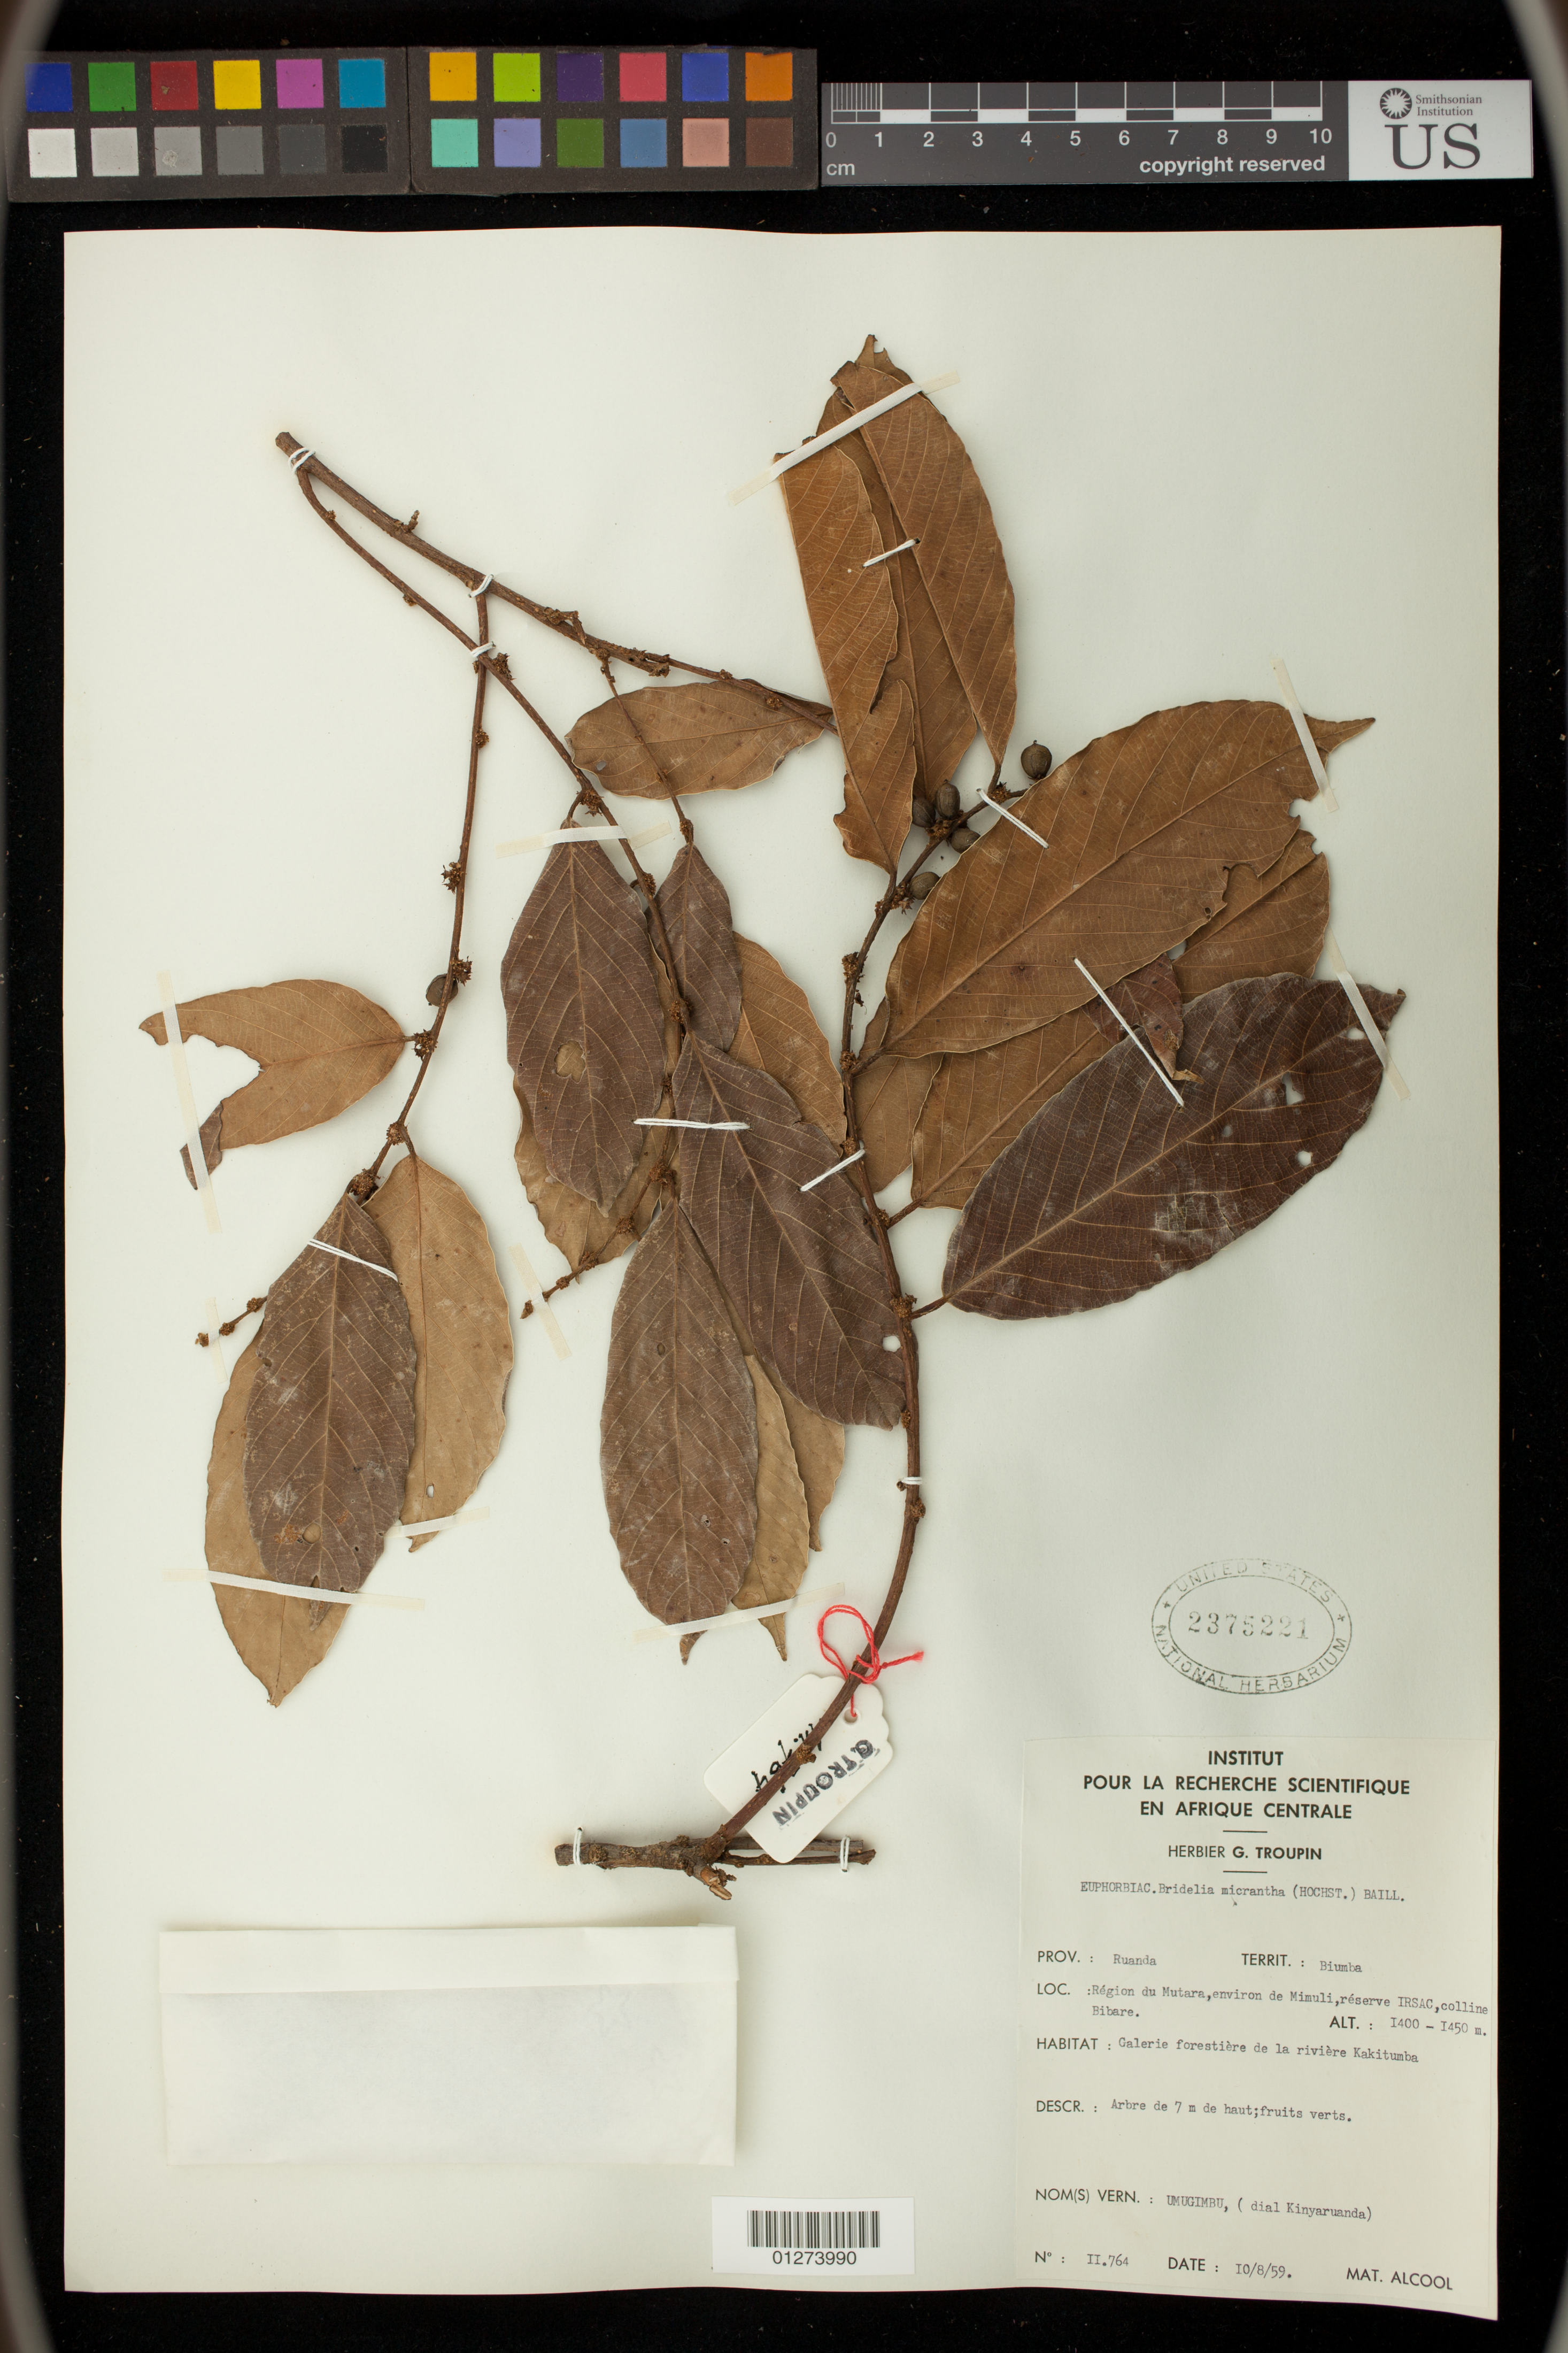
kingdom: Plantae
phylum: Tracheophyta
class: Magnoliopsida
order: Malpighiales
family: Phyllanthaceae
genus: Bridelia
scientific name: Bridelia micrantha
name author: (Hochst.) Baill.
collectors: G. Troupin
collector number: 2764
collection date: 1959-08-10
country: Rwanda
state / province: Nord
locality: Region du Mutara, environ de Mimuli, reserve IRSAC, colline Bibare, Biumba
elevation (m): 1400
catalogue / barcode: US 2375221